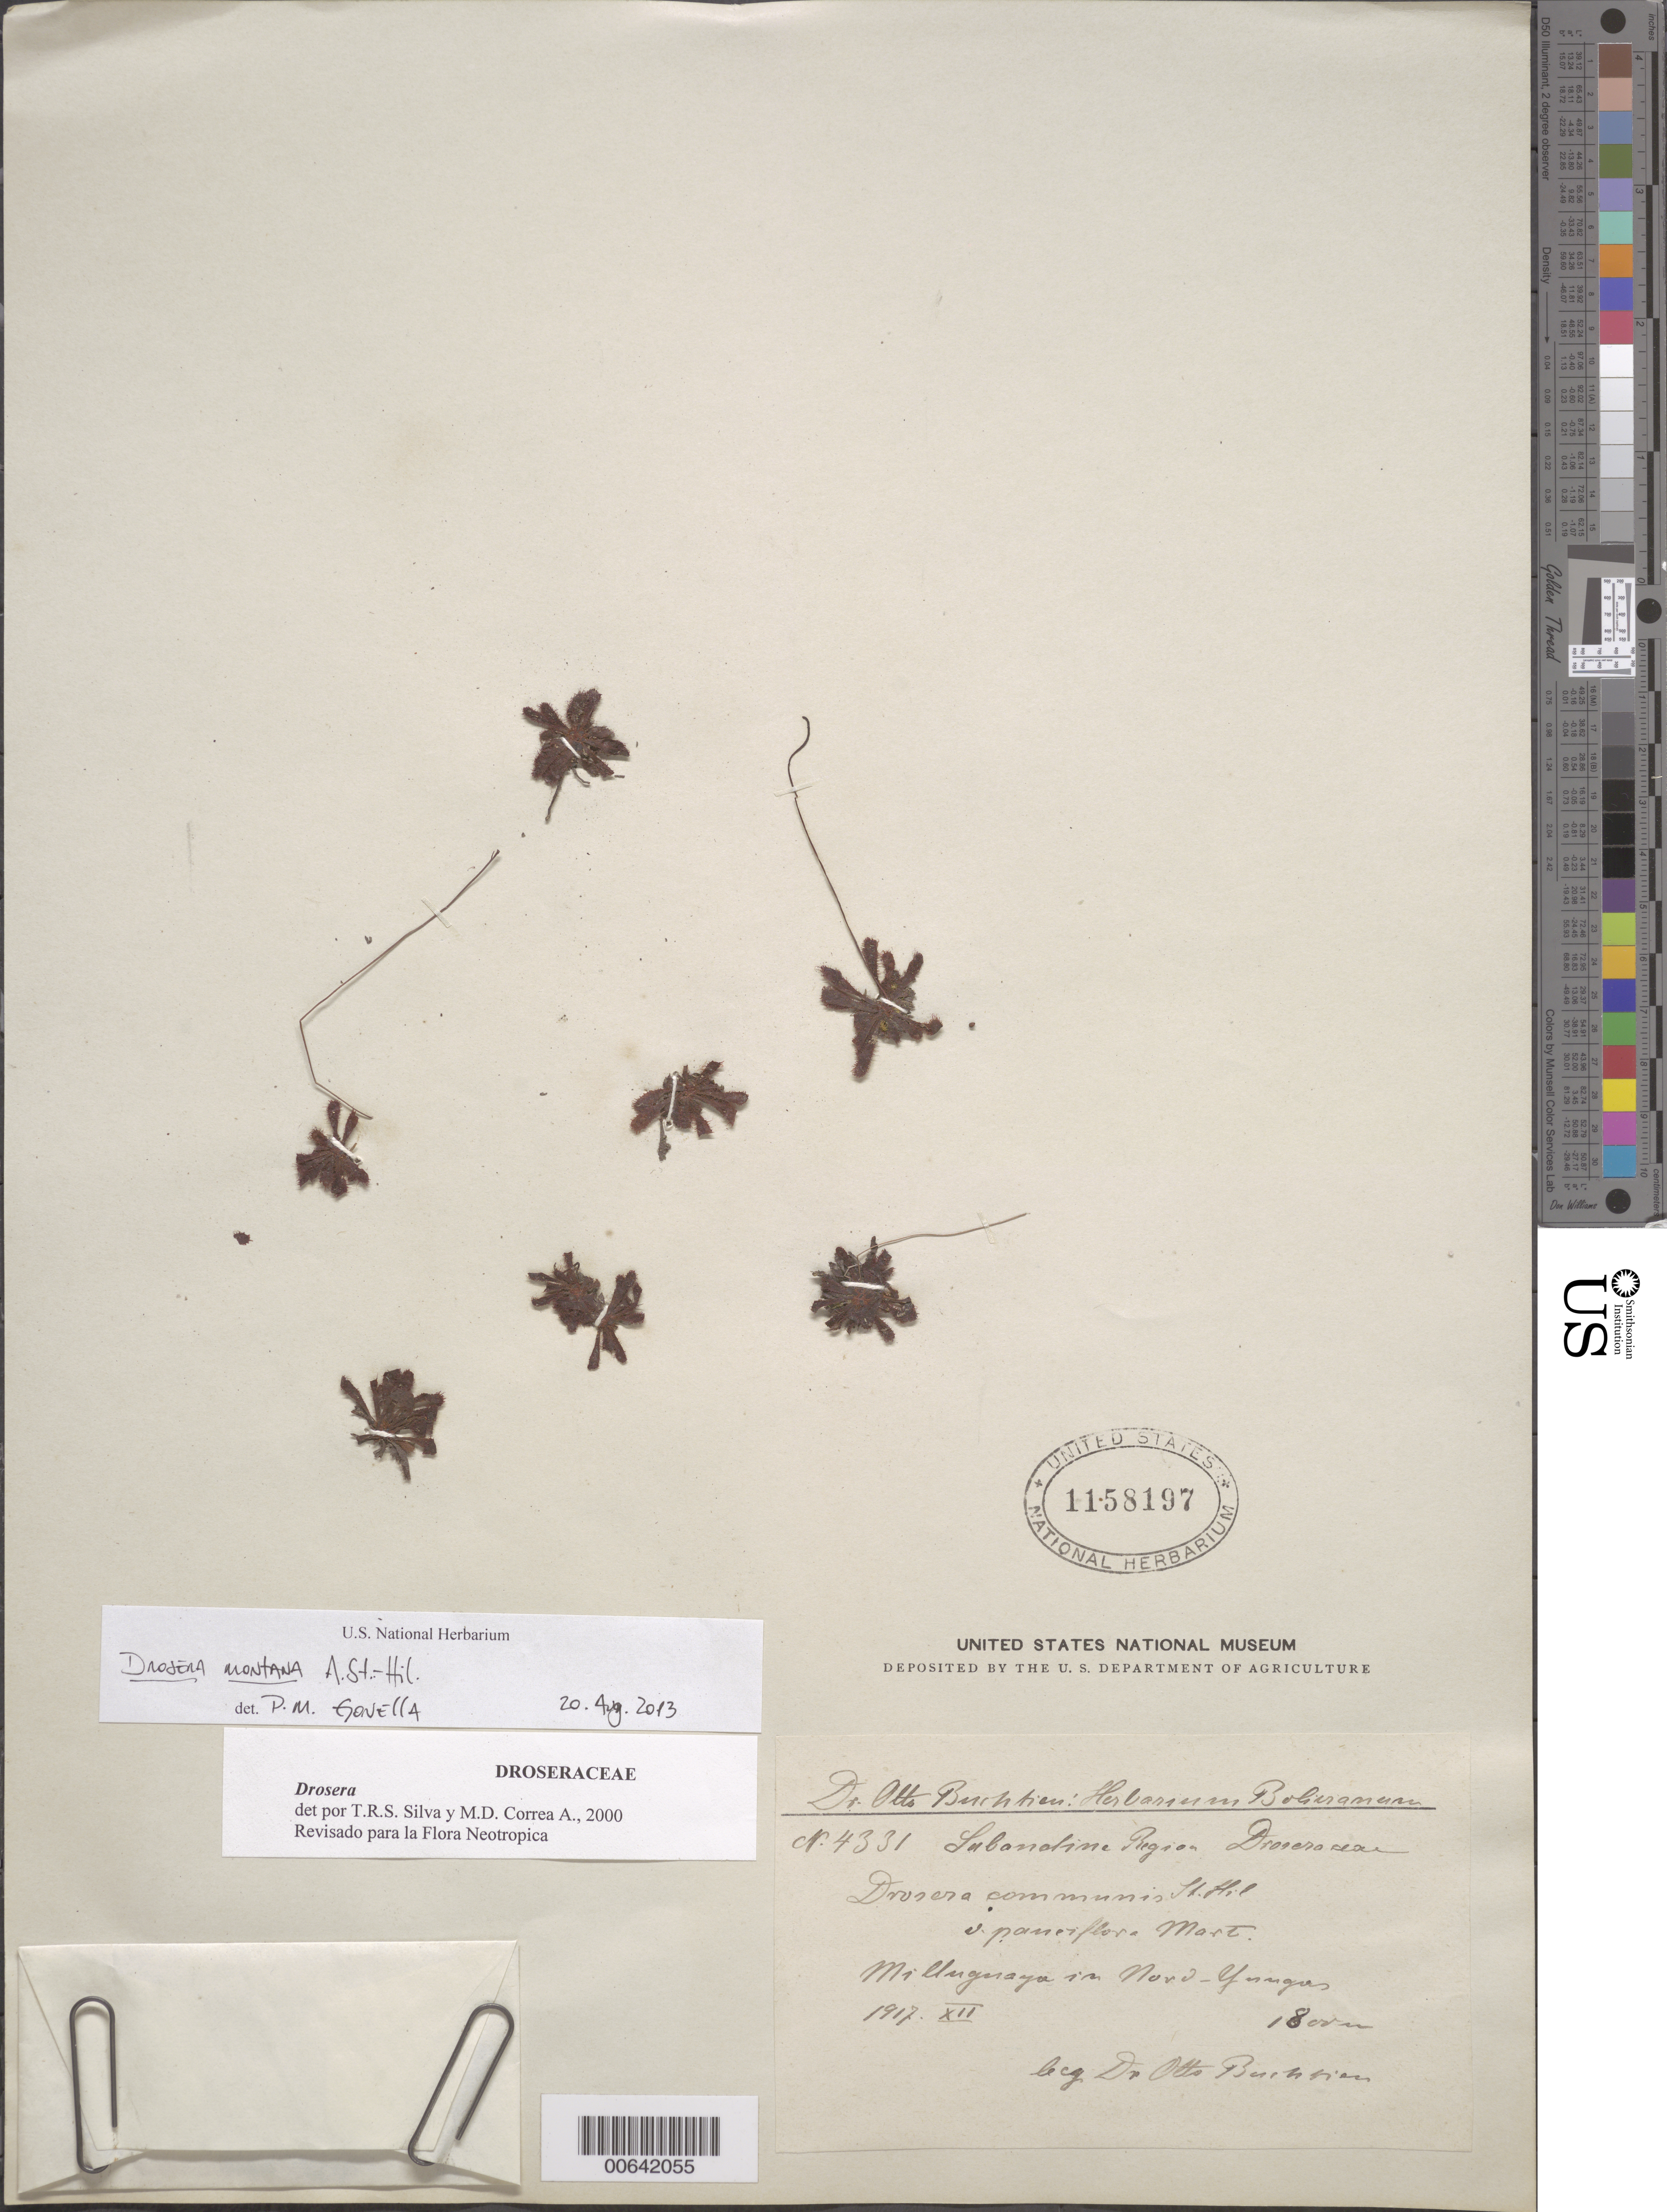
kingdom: Plantae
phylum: Tracheophyta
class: Magnoliopsida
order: Caryophyllales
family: Droseraceae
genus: Drosera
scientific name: Drosera montana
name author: A. St.-Hil.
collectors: O. Buchtein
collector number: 4331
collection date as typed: Dec 1917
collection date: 1917-12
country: Bolivia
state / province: La Paz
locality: Milluguaya [?] in Nord-Yungas.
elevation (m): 1800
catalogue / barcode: US 1158197